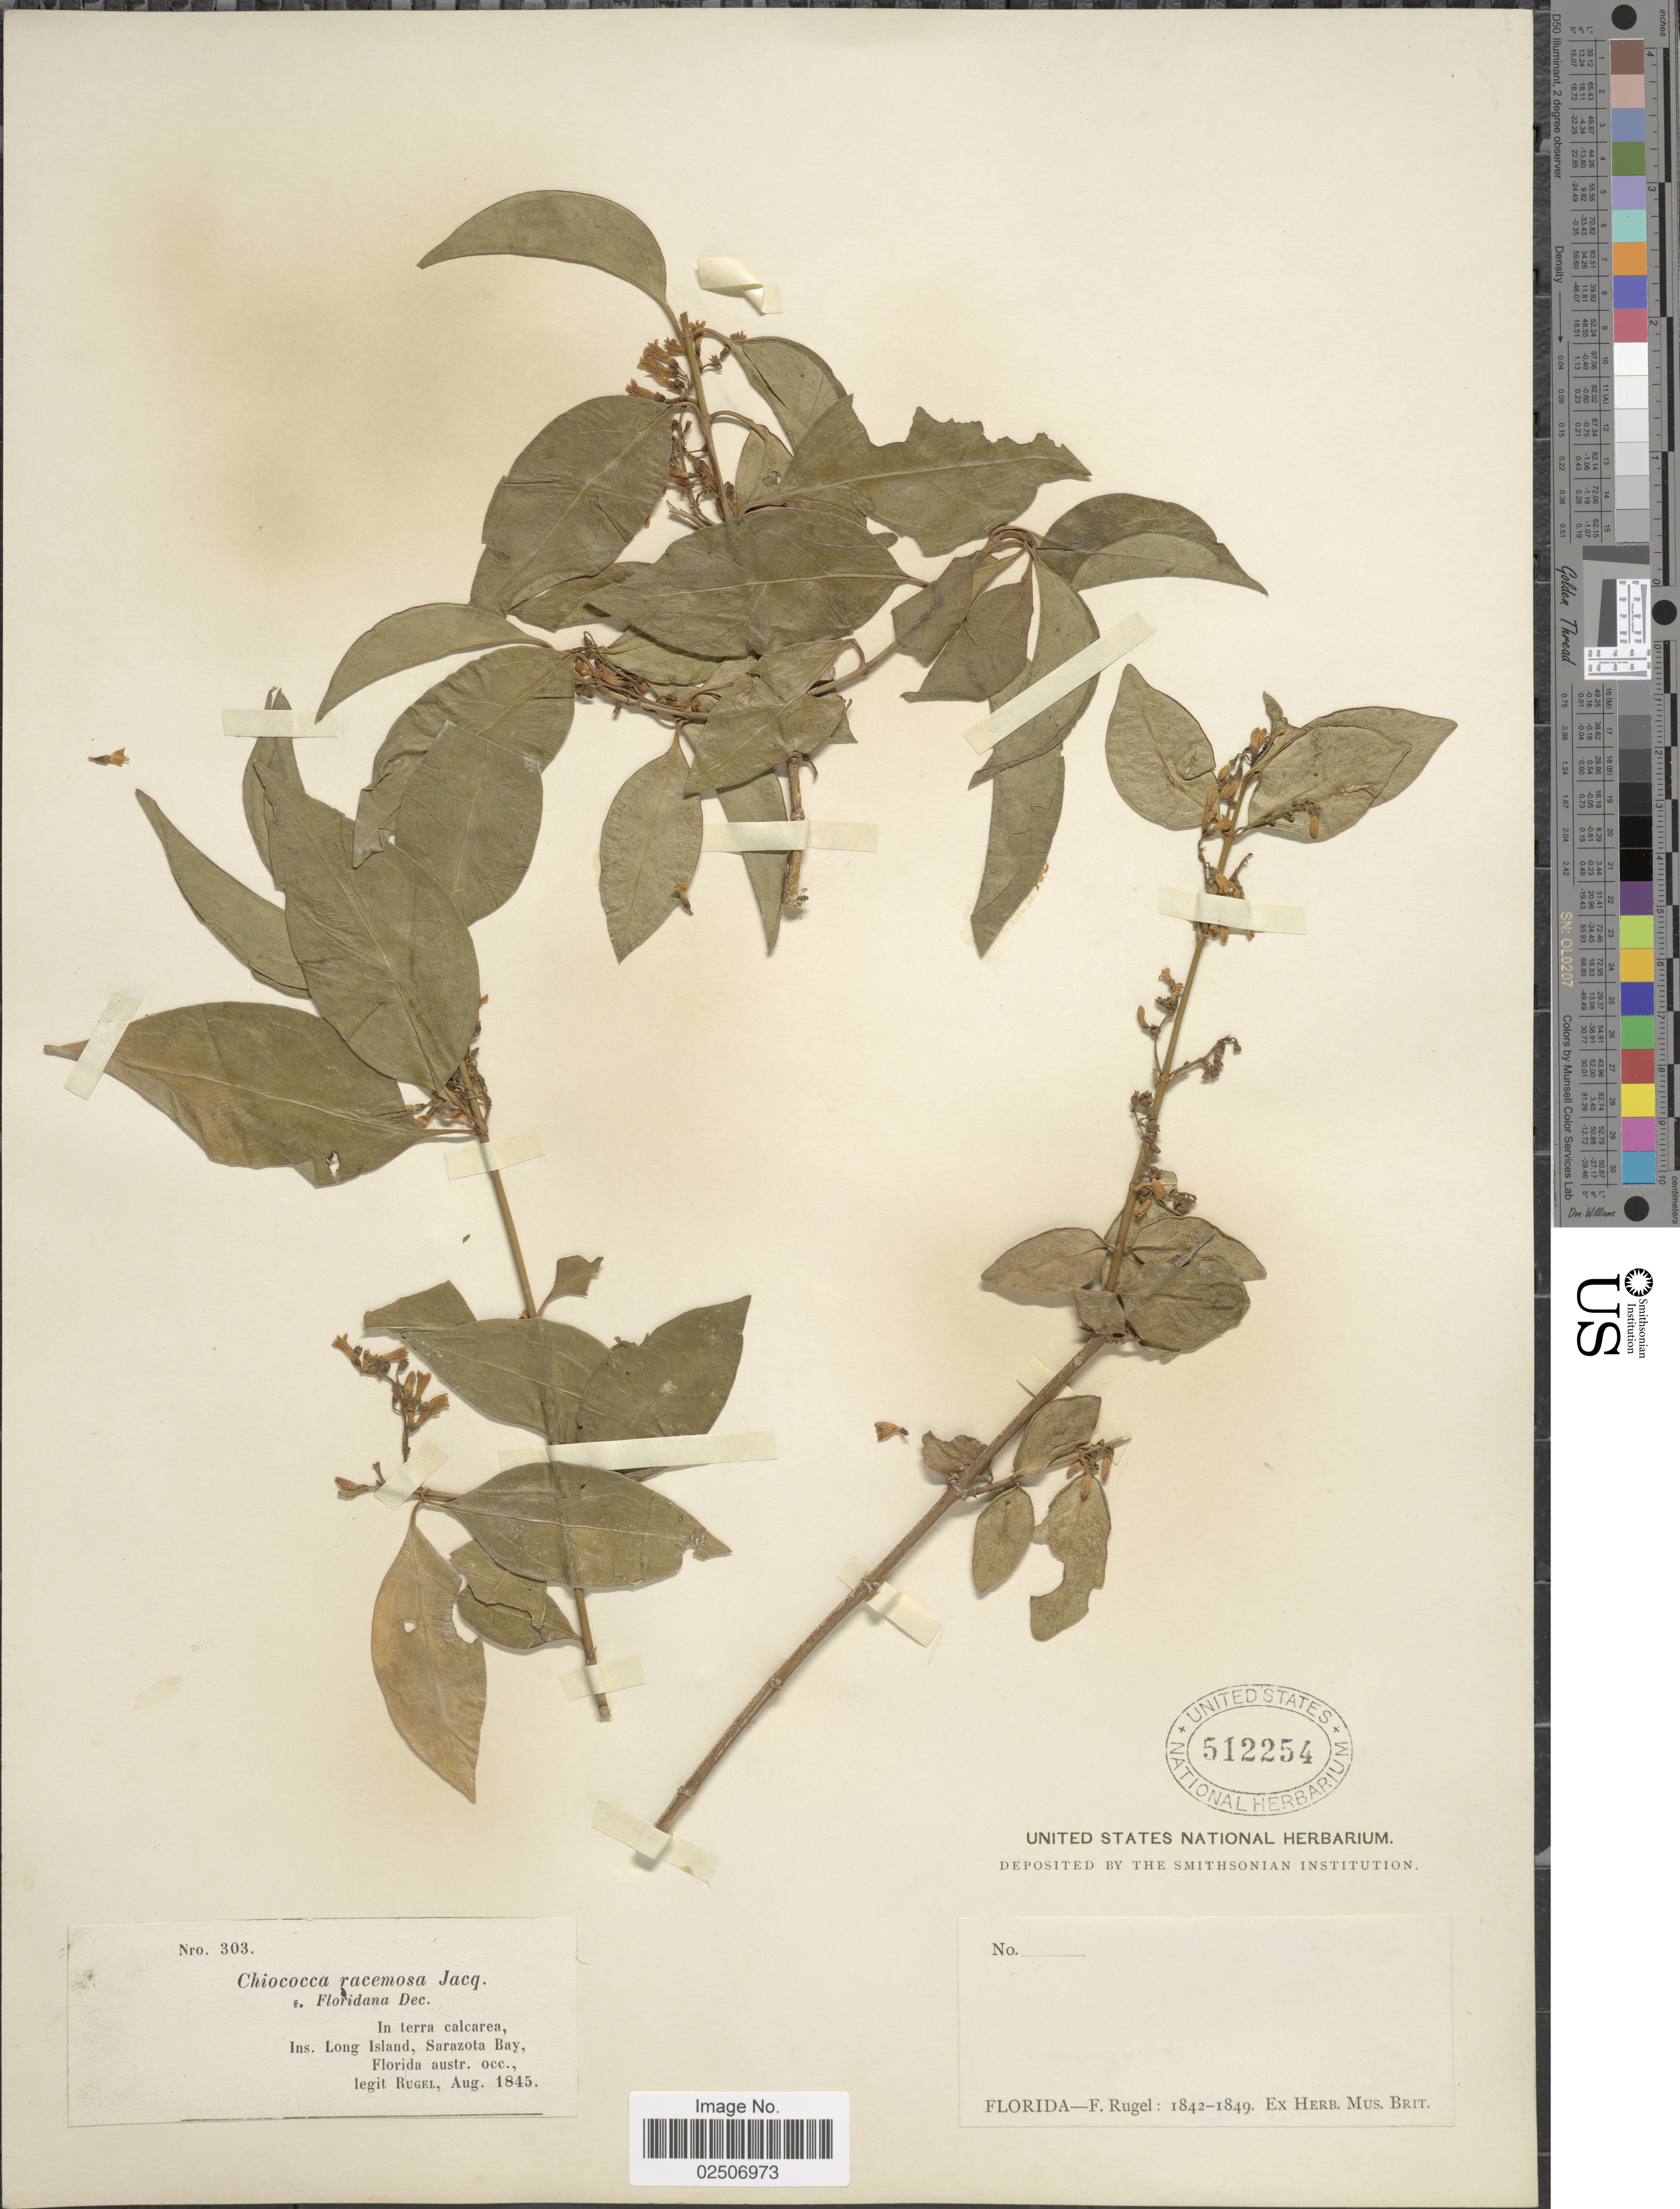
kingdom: Plantae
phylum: Tracheophyta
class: Magnoliopsida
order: Gentianales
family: Rubiaceae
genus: Chiococca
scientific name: Chiococca alba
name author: (L.) Hitchc.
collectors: F. Rugel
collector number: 303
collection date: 1845-08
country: United States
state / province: Florida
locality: Ins. Long Island, Sarasota Bay, Florida austr. occ.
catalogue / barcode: US 512254